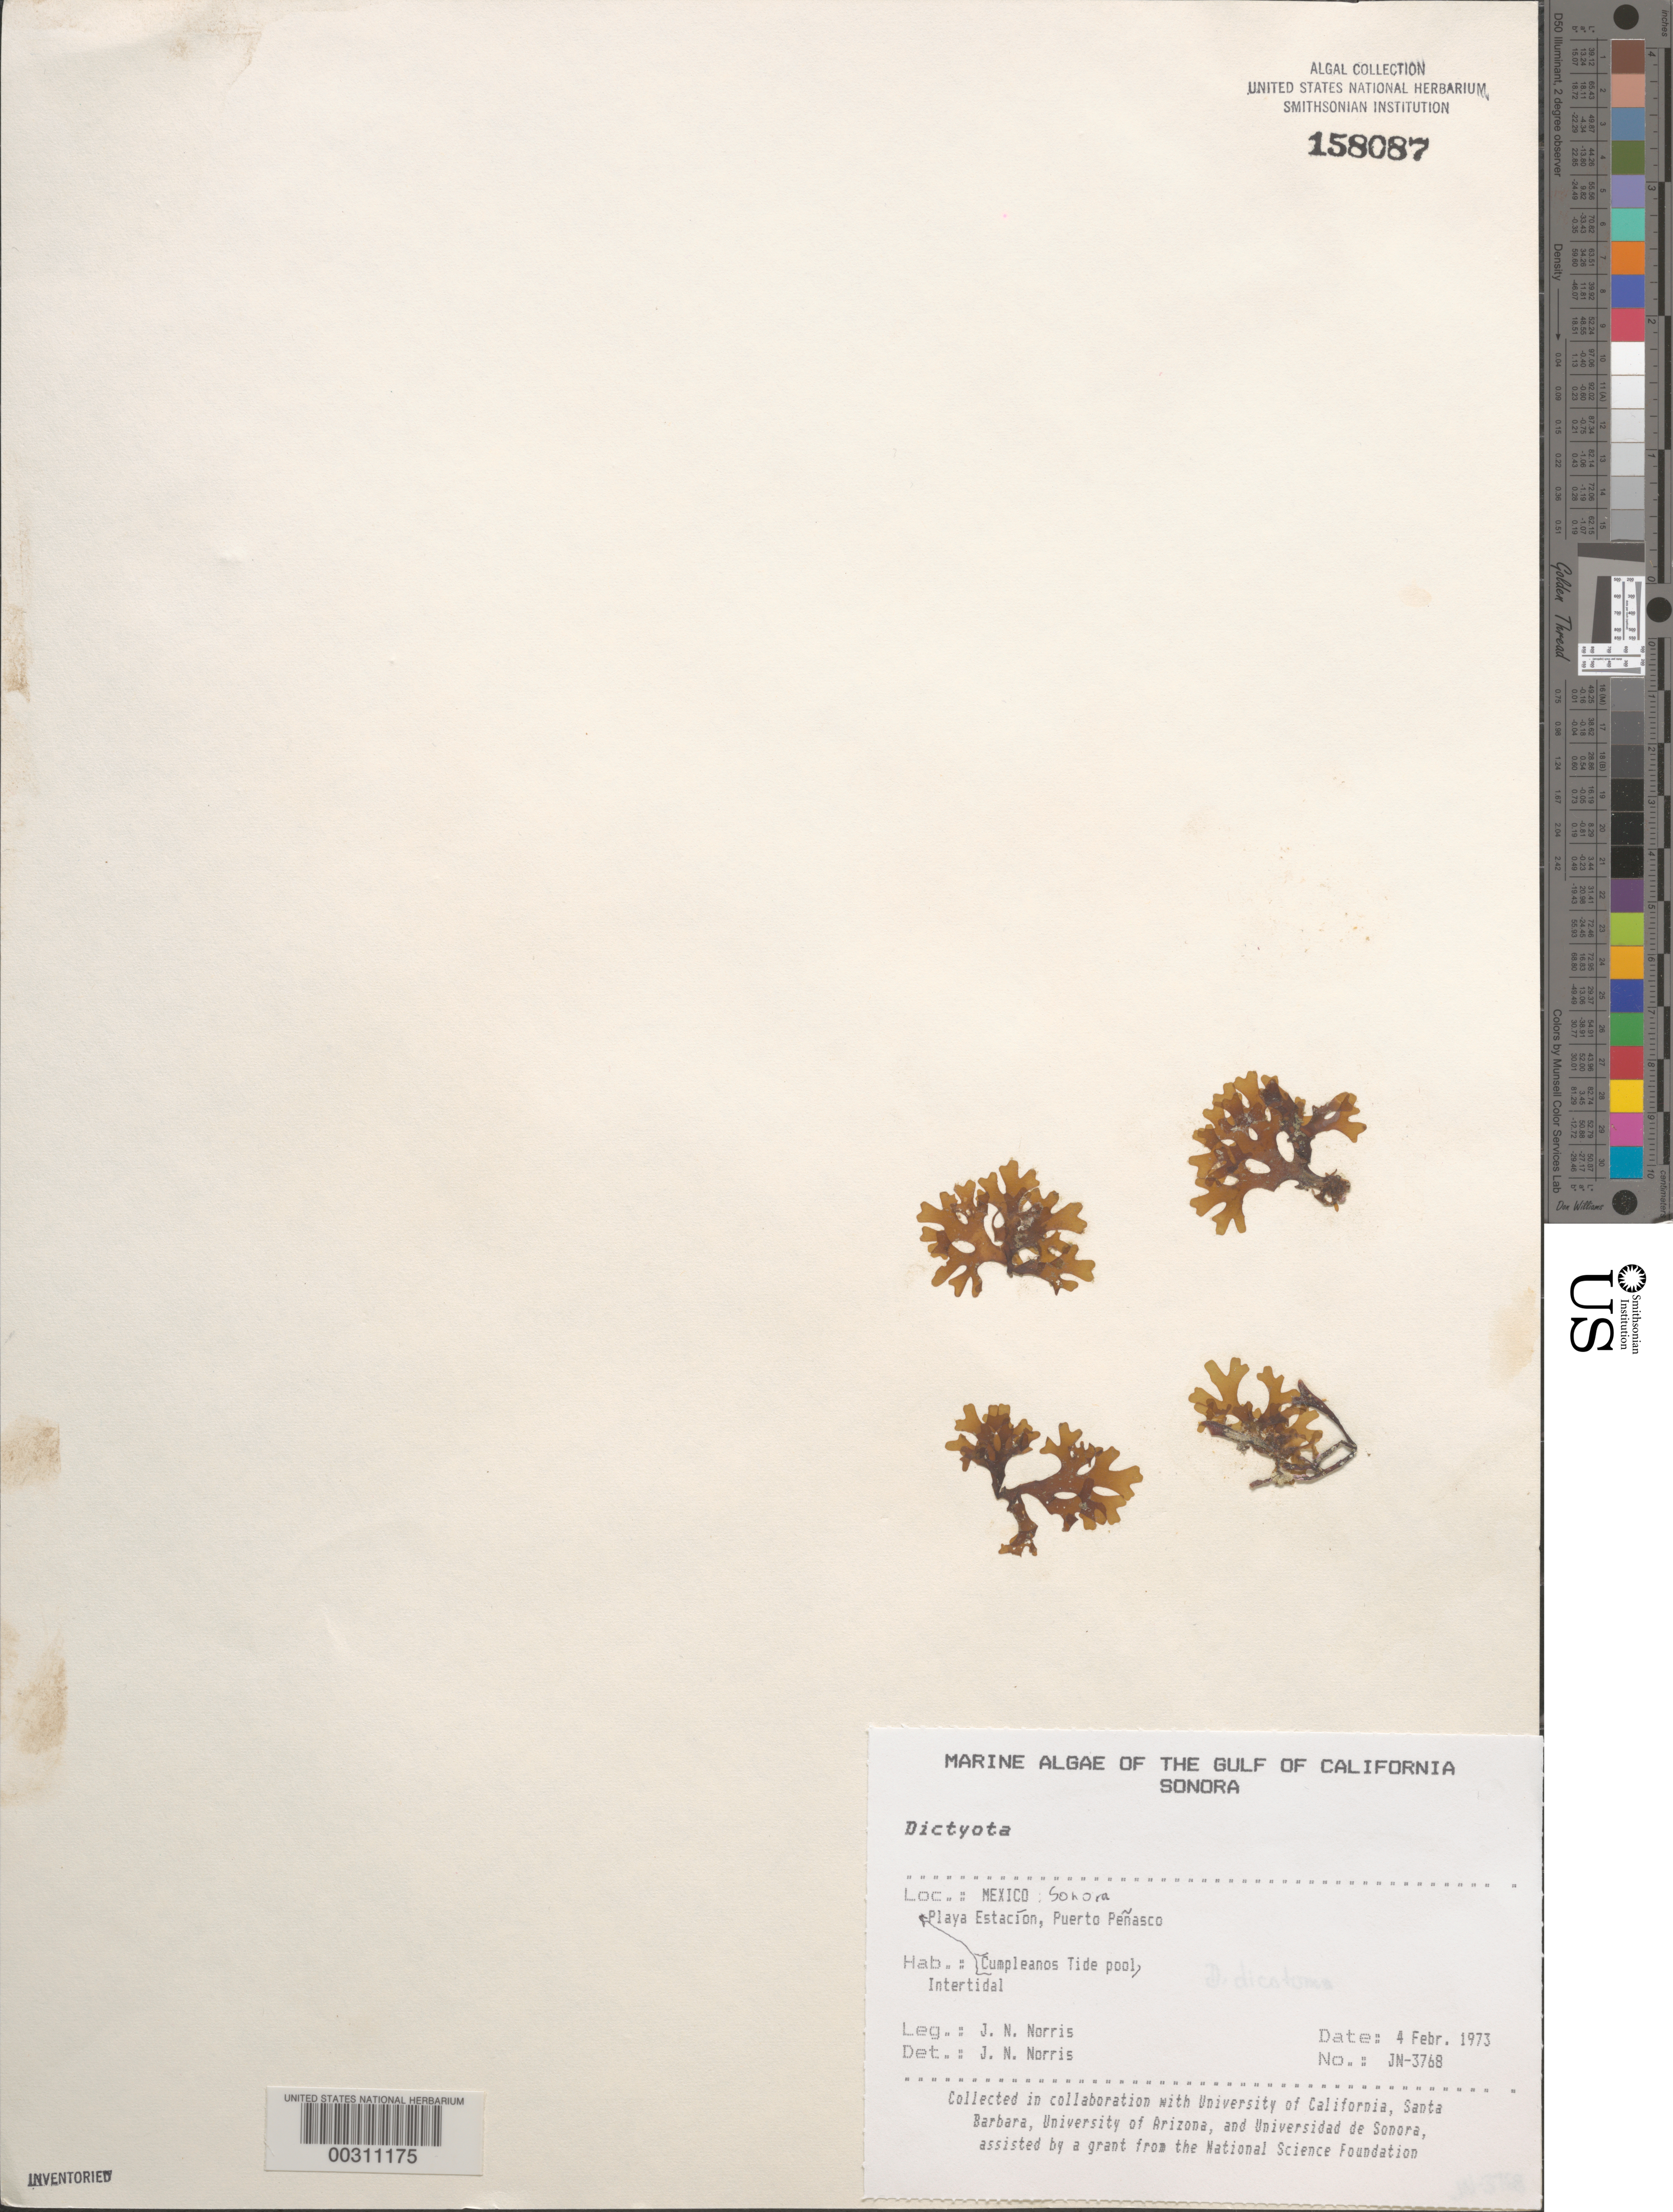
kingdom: Chromista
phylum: Ochrophyta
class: Phaeophyceae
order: Dictyotales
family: Dictyotaceae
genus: Dictyota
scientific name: Dictyota sp.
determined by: Norris, James N.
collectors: J. N. Norris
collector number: JN-3768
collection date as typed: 04 Feb 1973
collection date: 1973-02-04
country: Mexico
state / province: Sonora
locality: Playa Estacion, Puerto Penasco, Cumpleanos tide pool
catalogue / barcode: US 158087